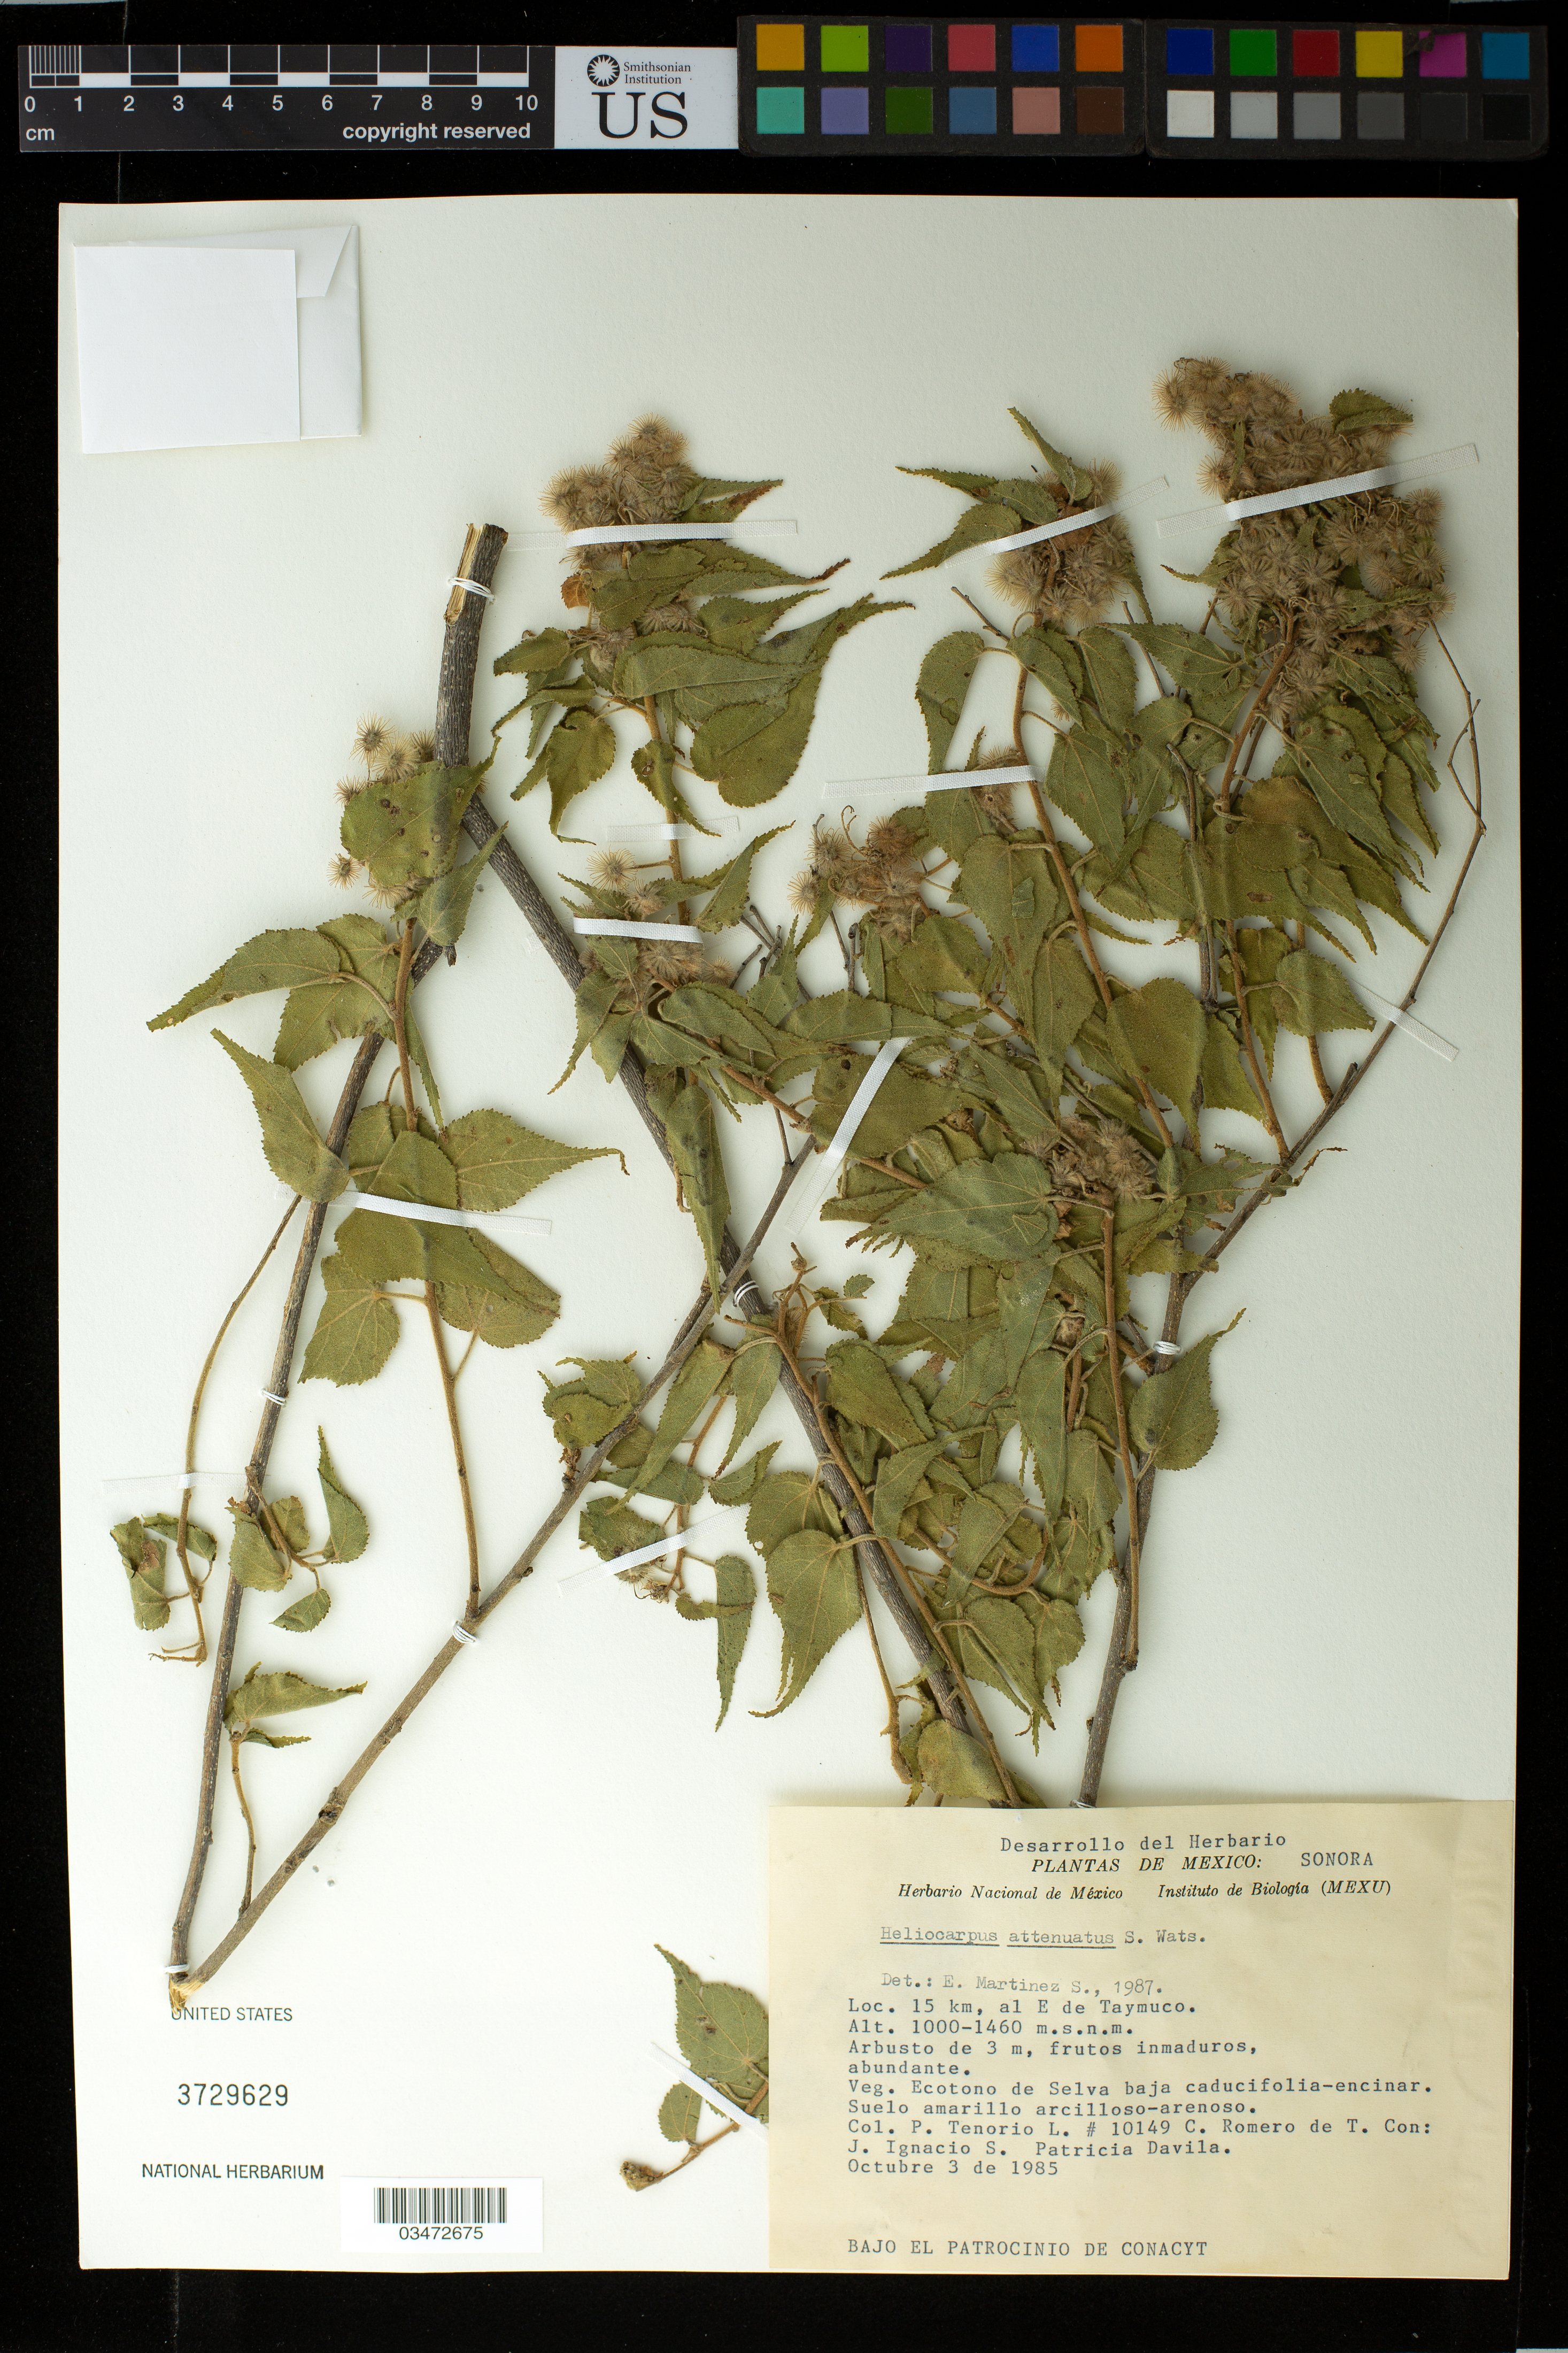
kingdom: Plantae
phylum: Tracheophyta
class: Magnoliopsida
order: Malvales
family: Malvaceae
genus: Heliocarpus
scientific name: Heliocarpus attenuatus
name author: S. Watson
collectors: E. Martínez S.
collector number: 10149 C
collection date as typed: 3 Oct 1985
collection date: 1985-10-03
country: Mexico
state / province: Sonora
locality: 15 km, al E de Taymuco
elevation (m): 1000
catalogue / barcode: US 3729629